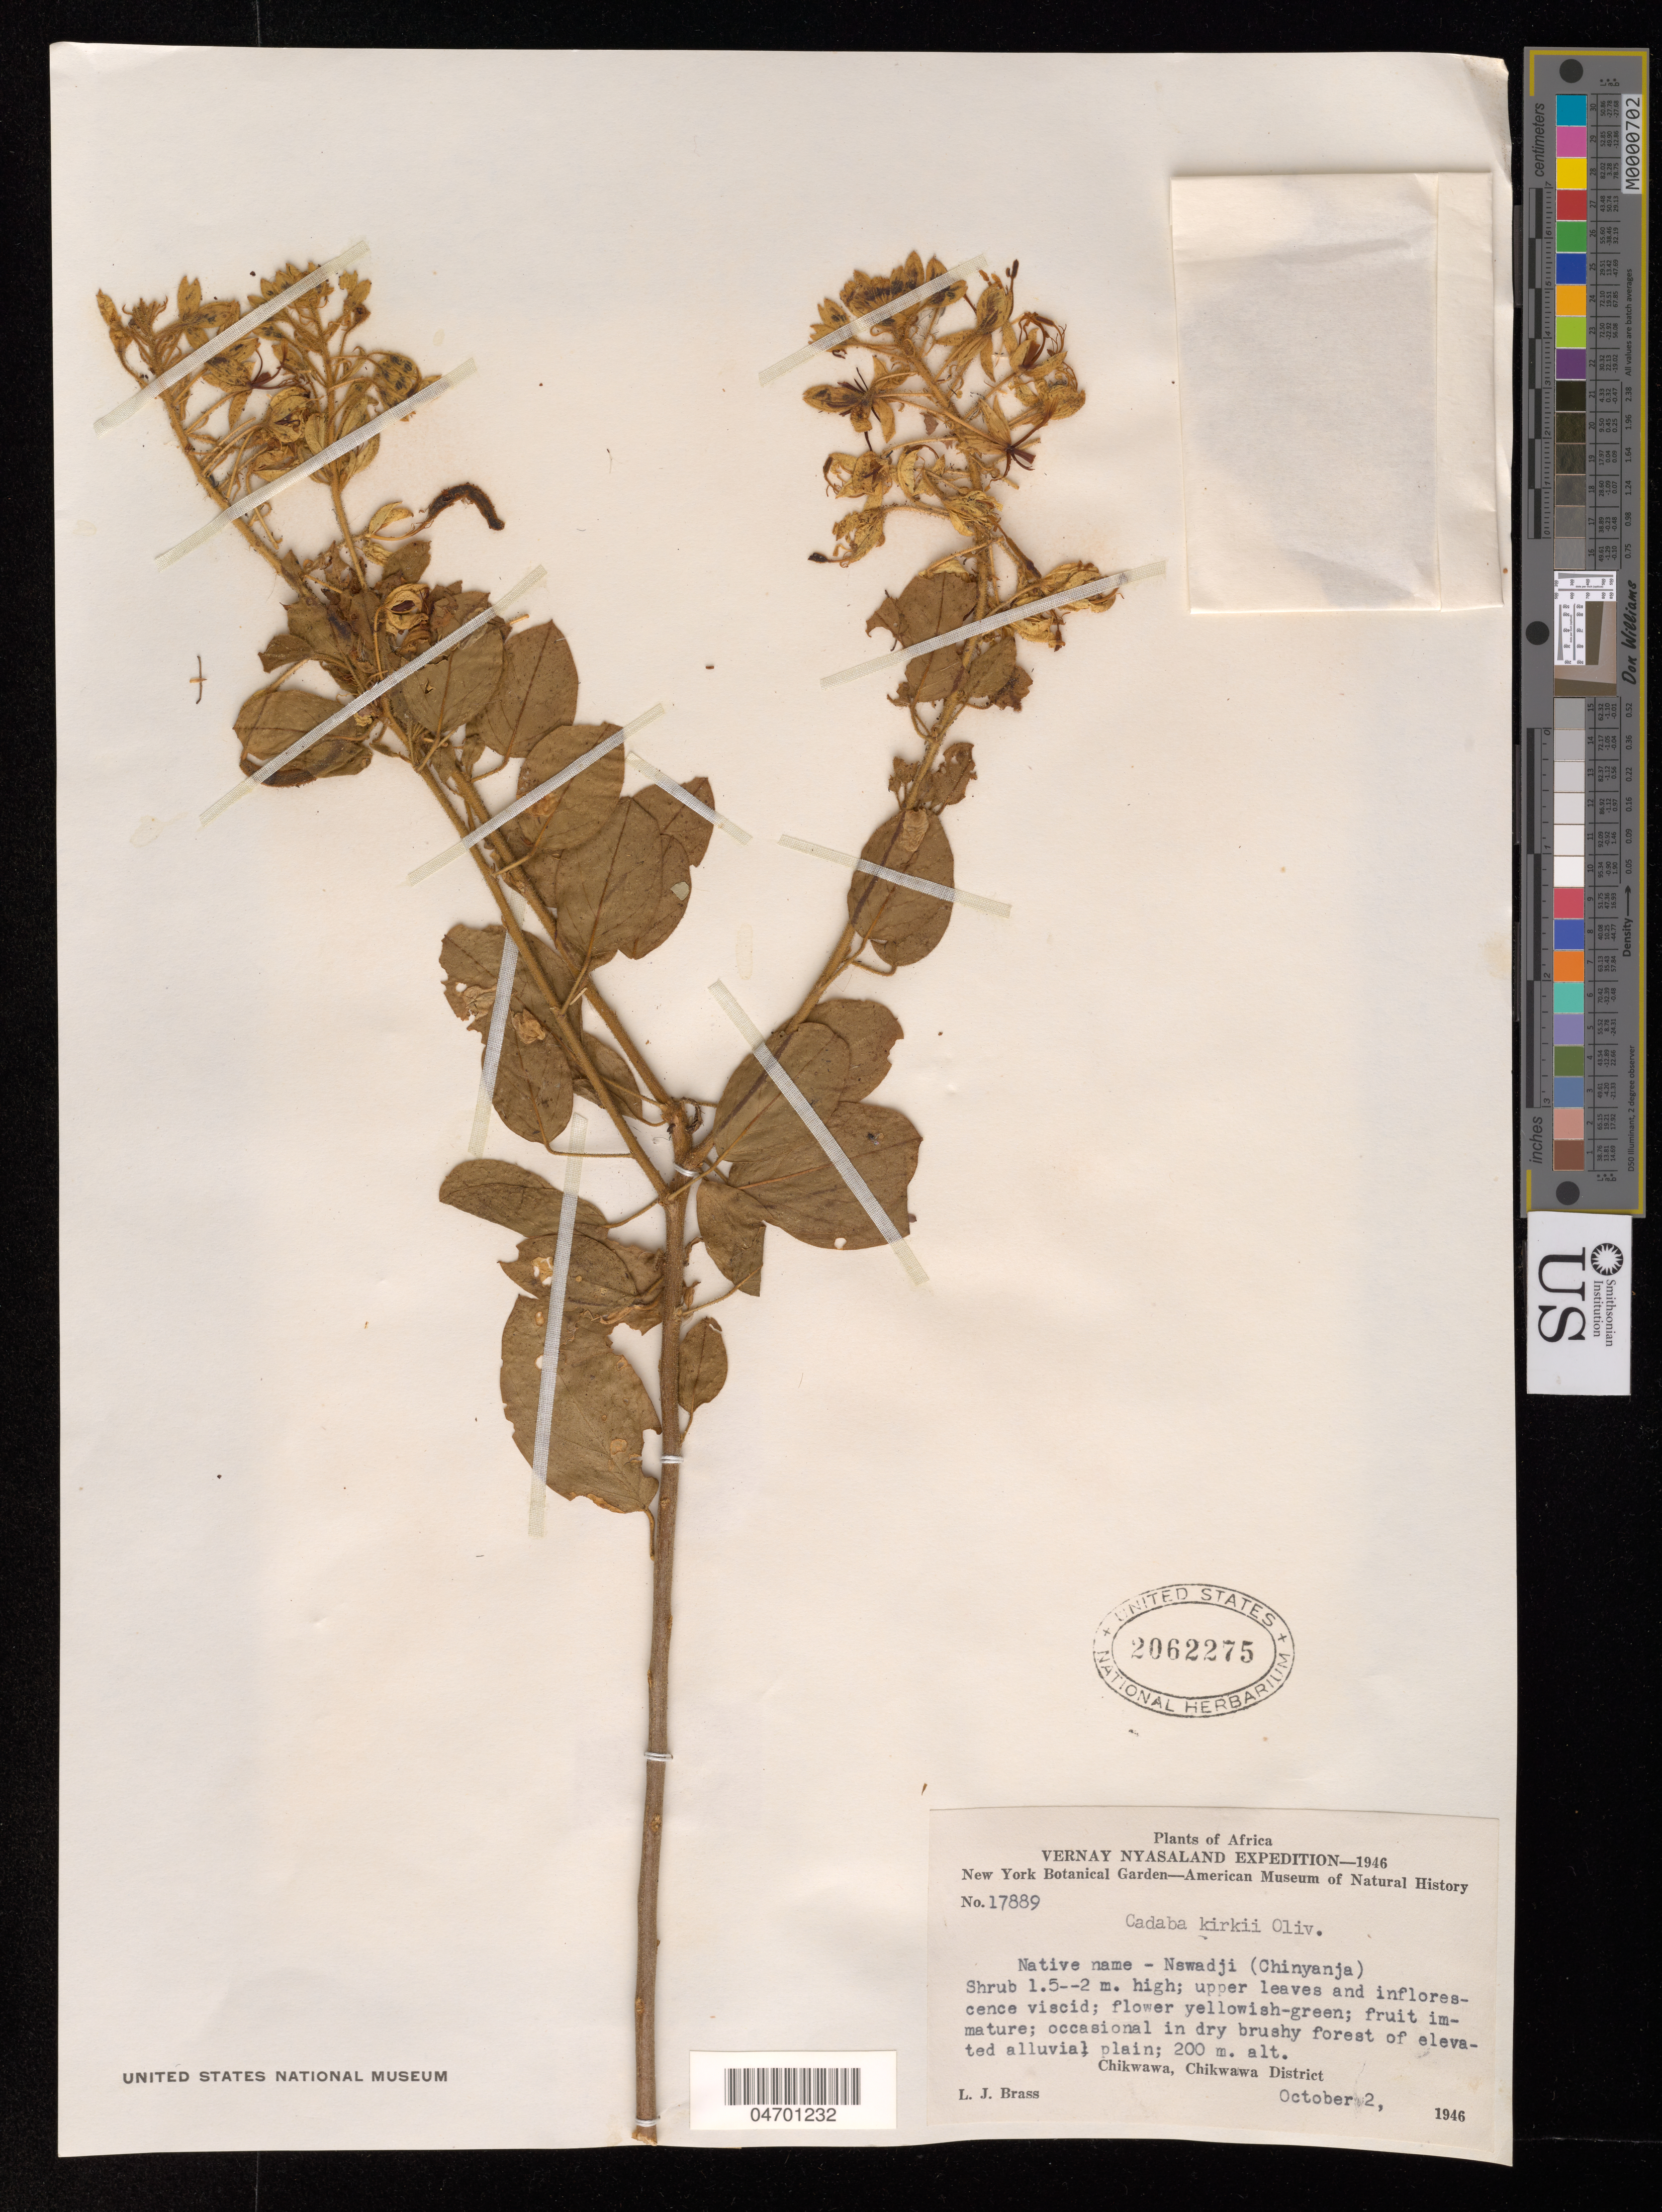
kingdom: Plantae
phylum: Tracheophyta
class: Magnoliopsida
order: Brassicales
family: Capparaceae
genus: Cadaba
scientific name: Cadaba kirkii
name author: Oliv.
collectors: L. J. Brass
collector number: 17889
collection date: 1946-10-02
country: Malawi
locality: Vernay Nyasaland Expedition-1946. Chickwawa, Chikwawa District.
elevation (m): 200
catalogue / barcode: US 2062275